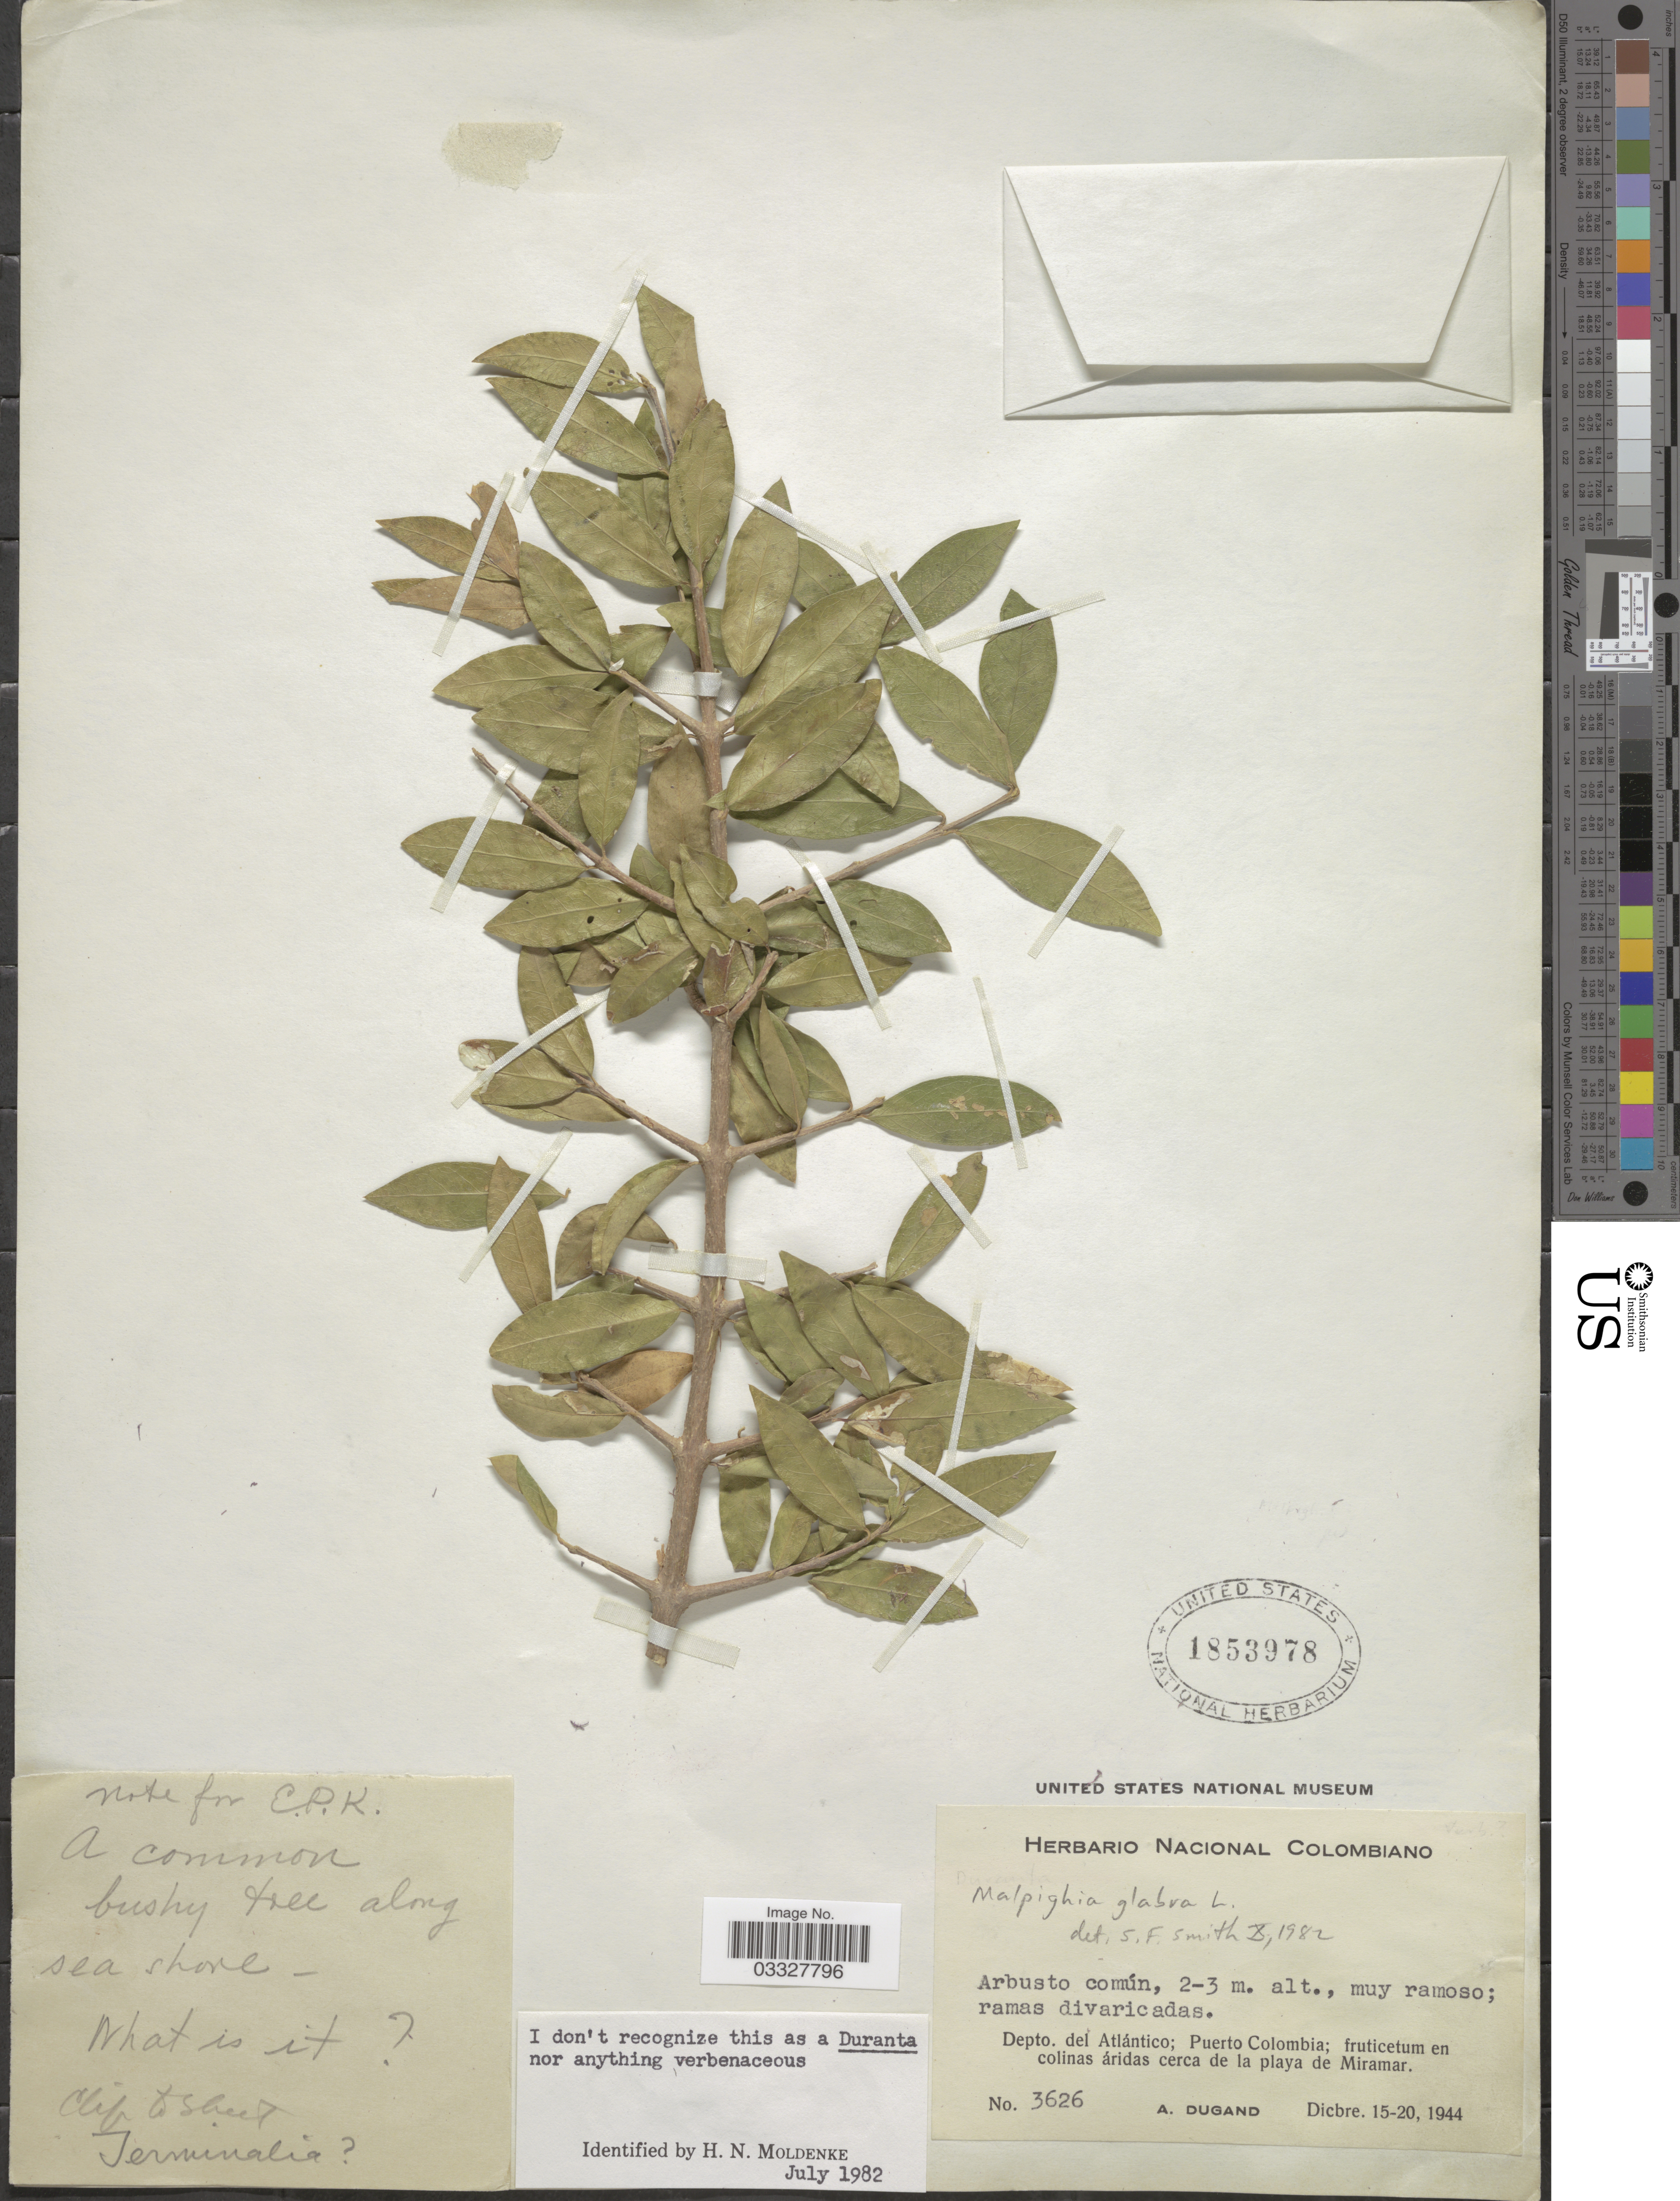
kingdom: Plantae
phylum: Tracheophyta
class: Magnoliopsida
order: Malpighiales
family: Malpighiaceae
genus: Malpighia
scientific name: Malpighia glabra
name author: L.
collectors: A. Dugand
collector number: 3626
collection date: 1944-12-15/1944-12-20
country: Colombia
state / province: Atlántico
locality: Depto. del Atlántico; Puerto Colombia; fruticetum en colinas áridas cerca de la playa de Miramar.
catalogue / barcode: US 1853978